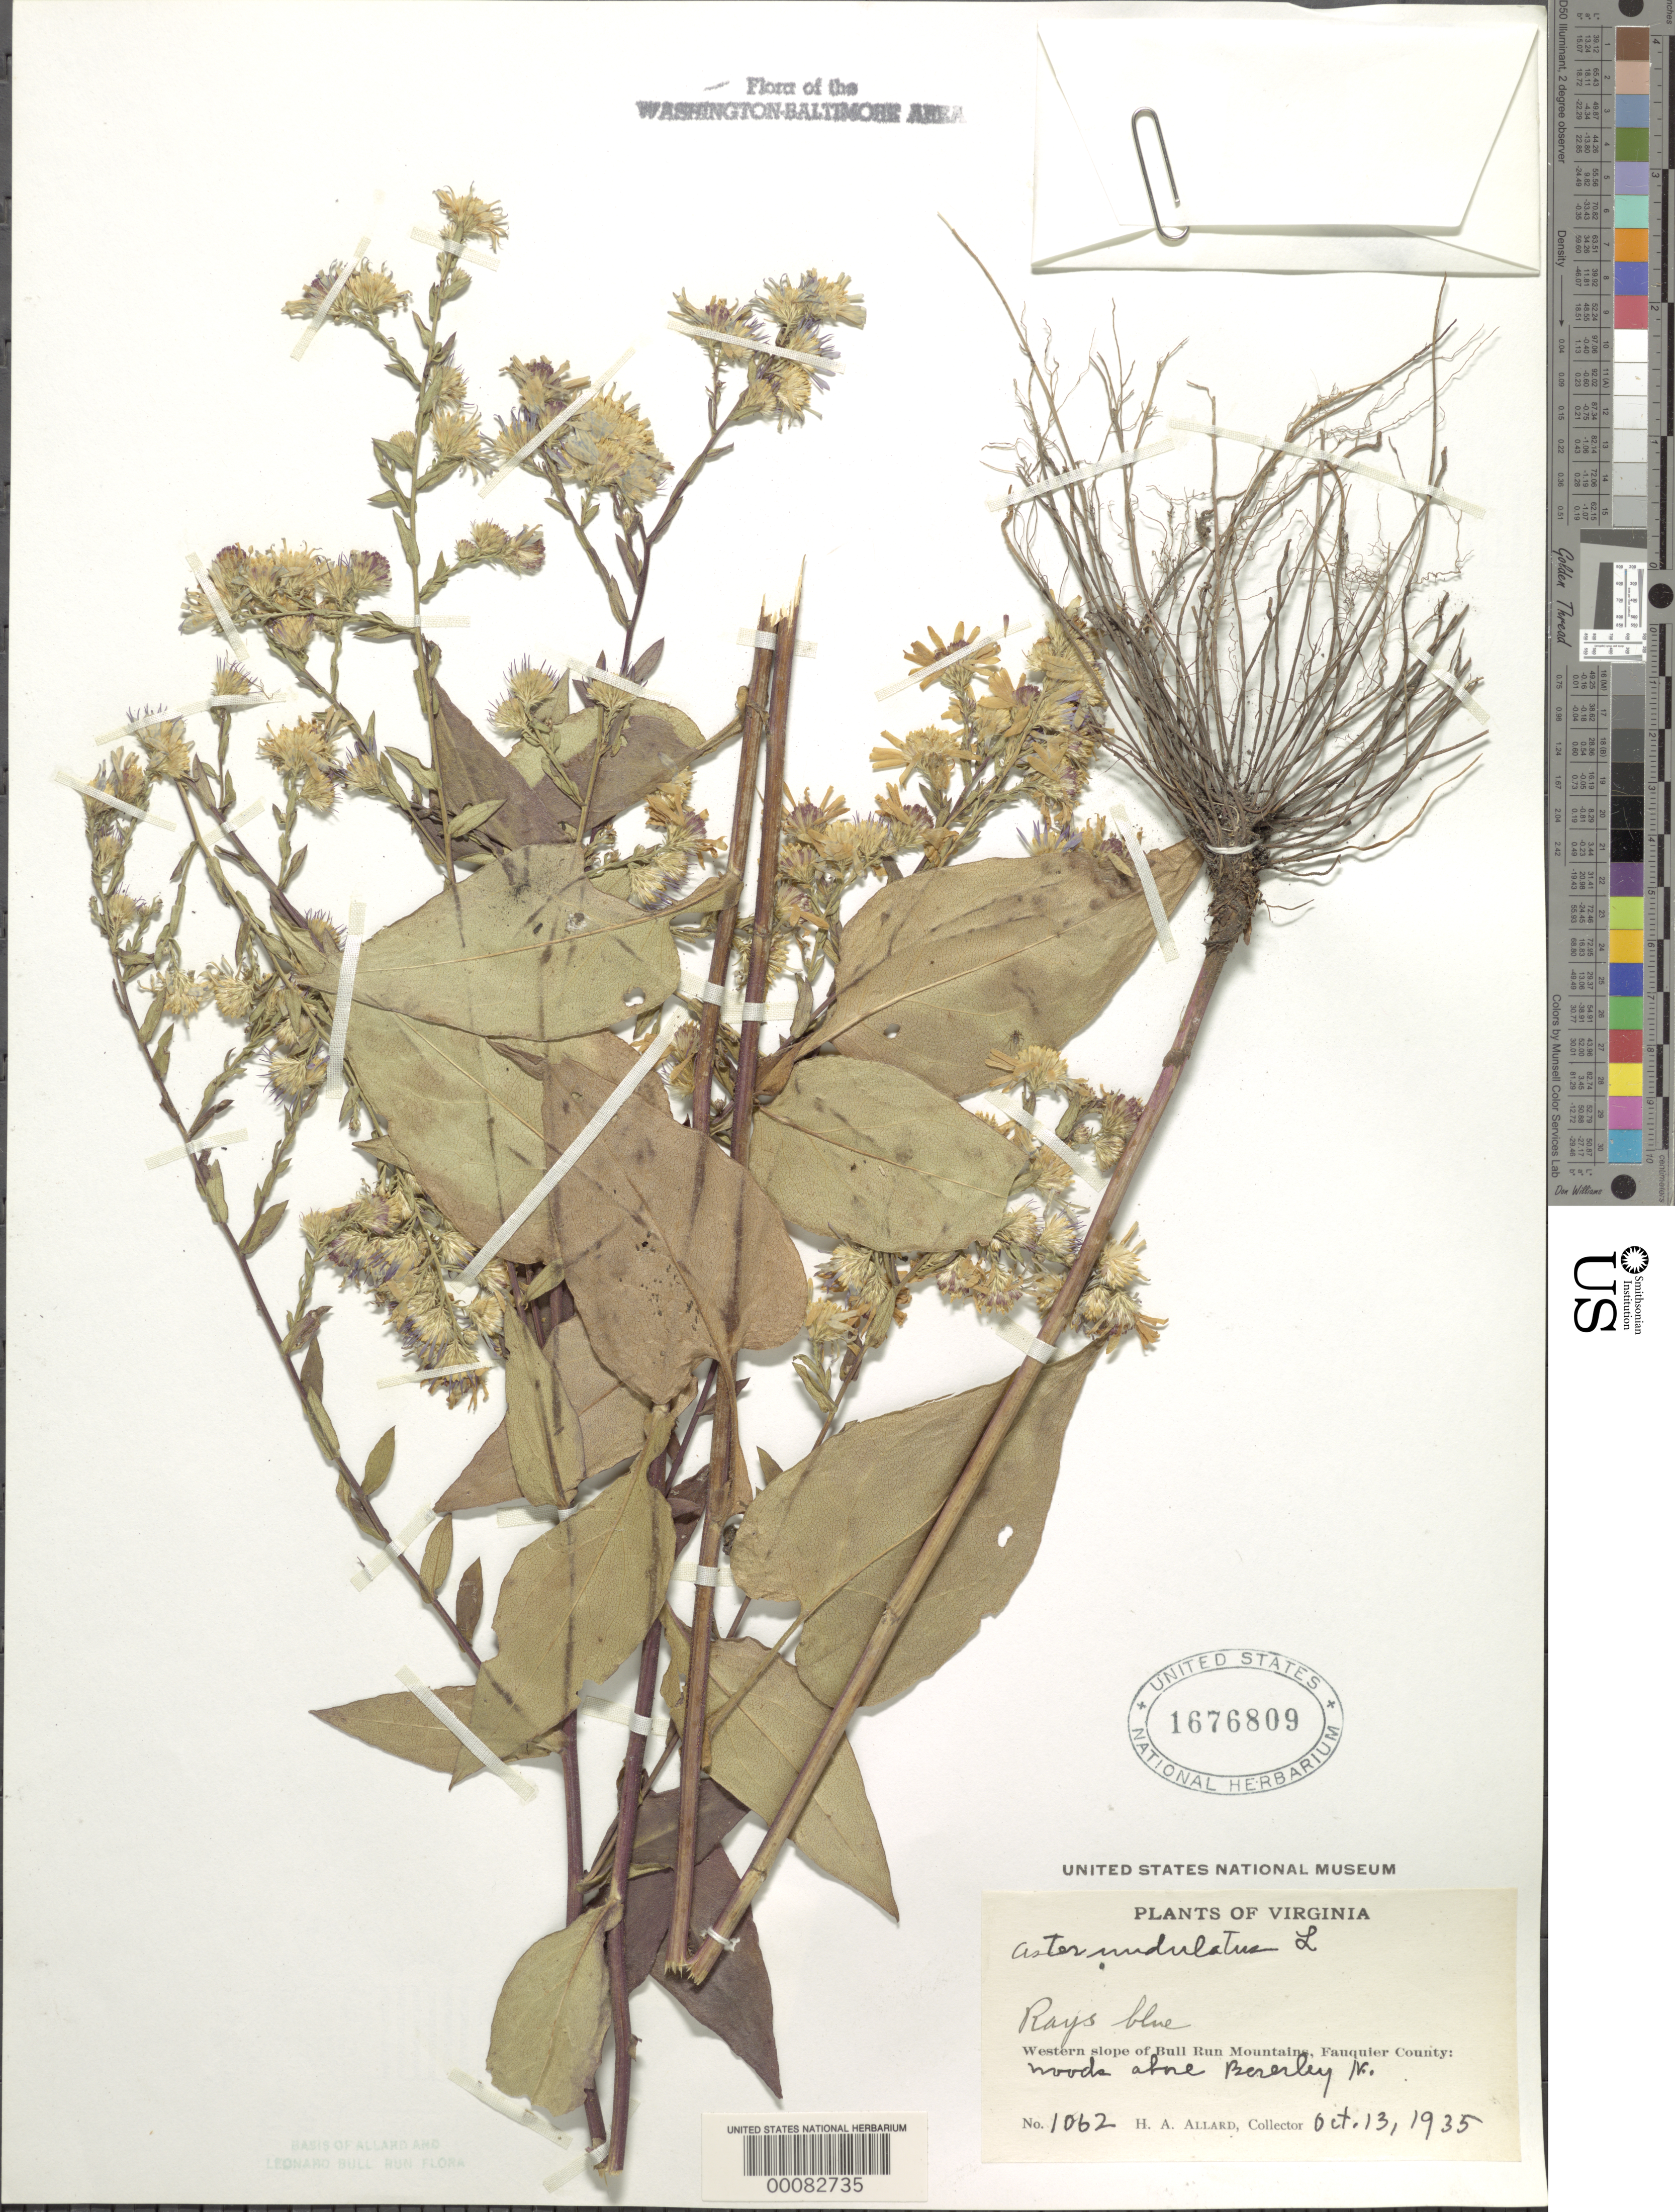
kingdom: Plantae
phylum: Tracheophyta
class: Magnoliopsida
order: Asterales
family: Asteraceae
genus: Symphyotrichum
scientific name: Symphyotrichum undulatum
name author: (L.) G.L. Nesom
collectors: H. A. Allard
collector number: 1062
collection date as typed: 13 Oct 1935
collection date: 1935-10-13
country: United States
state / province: Virginia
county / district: Fauquier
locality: Above Beverley western slope of Bull Run Mountains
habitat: Woods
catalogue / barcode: US 1676809